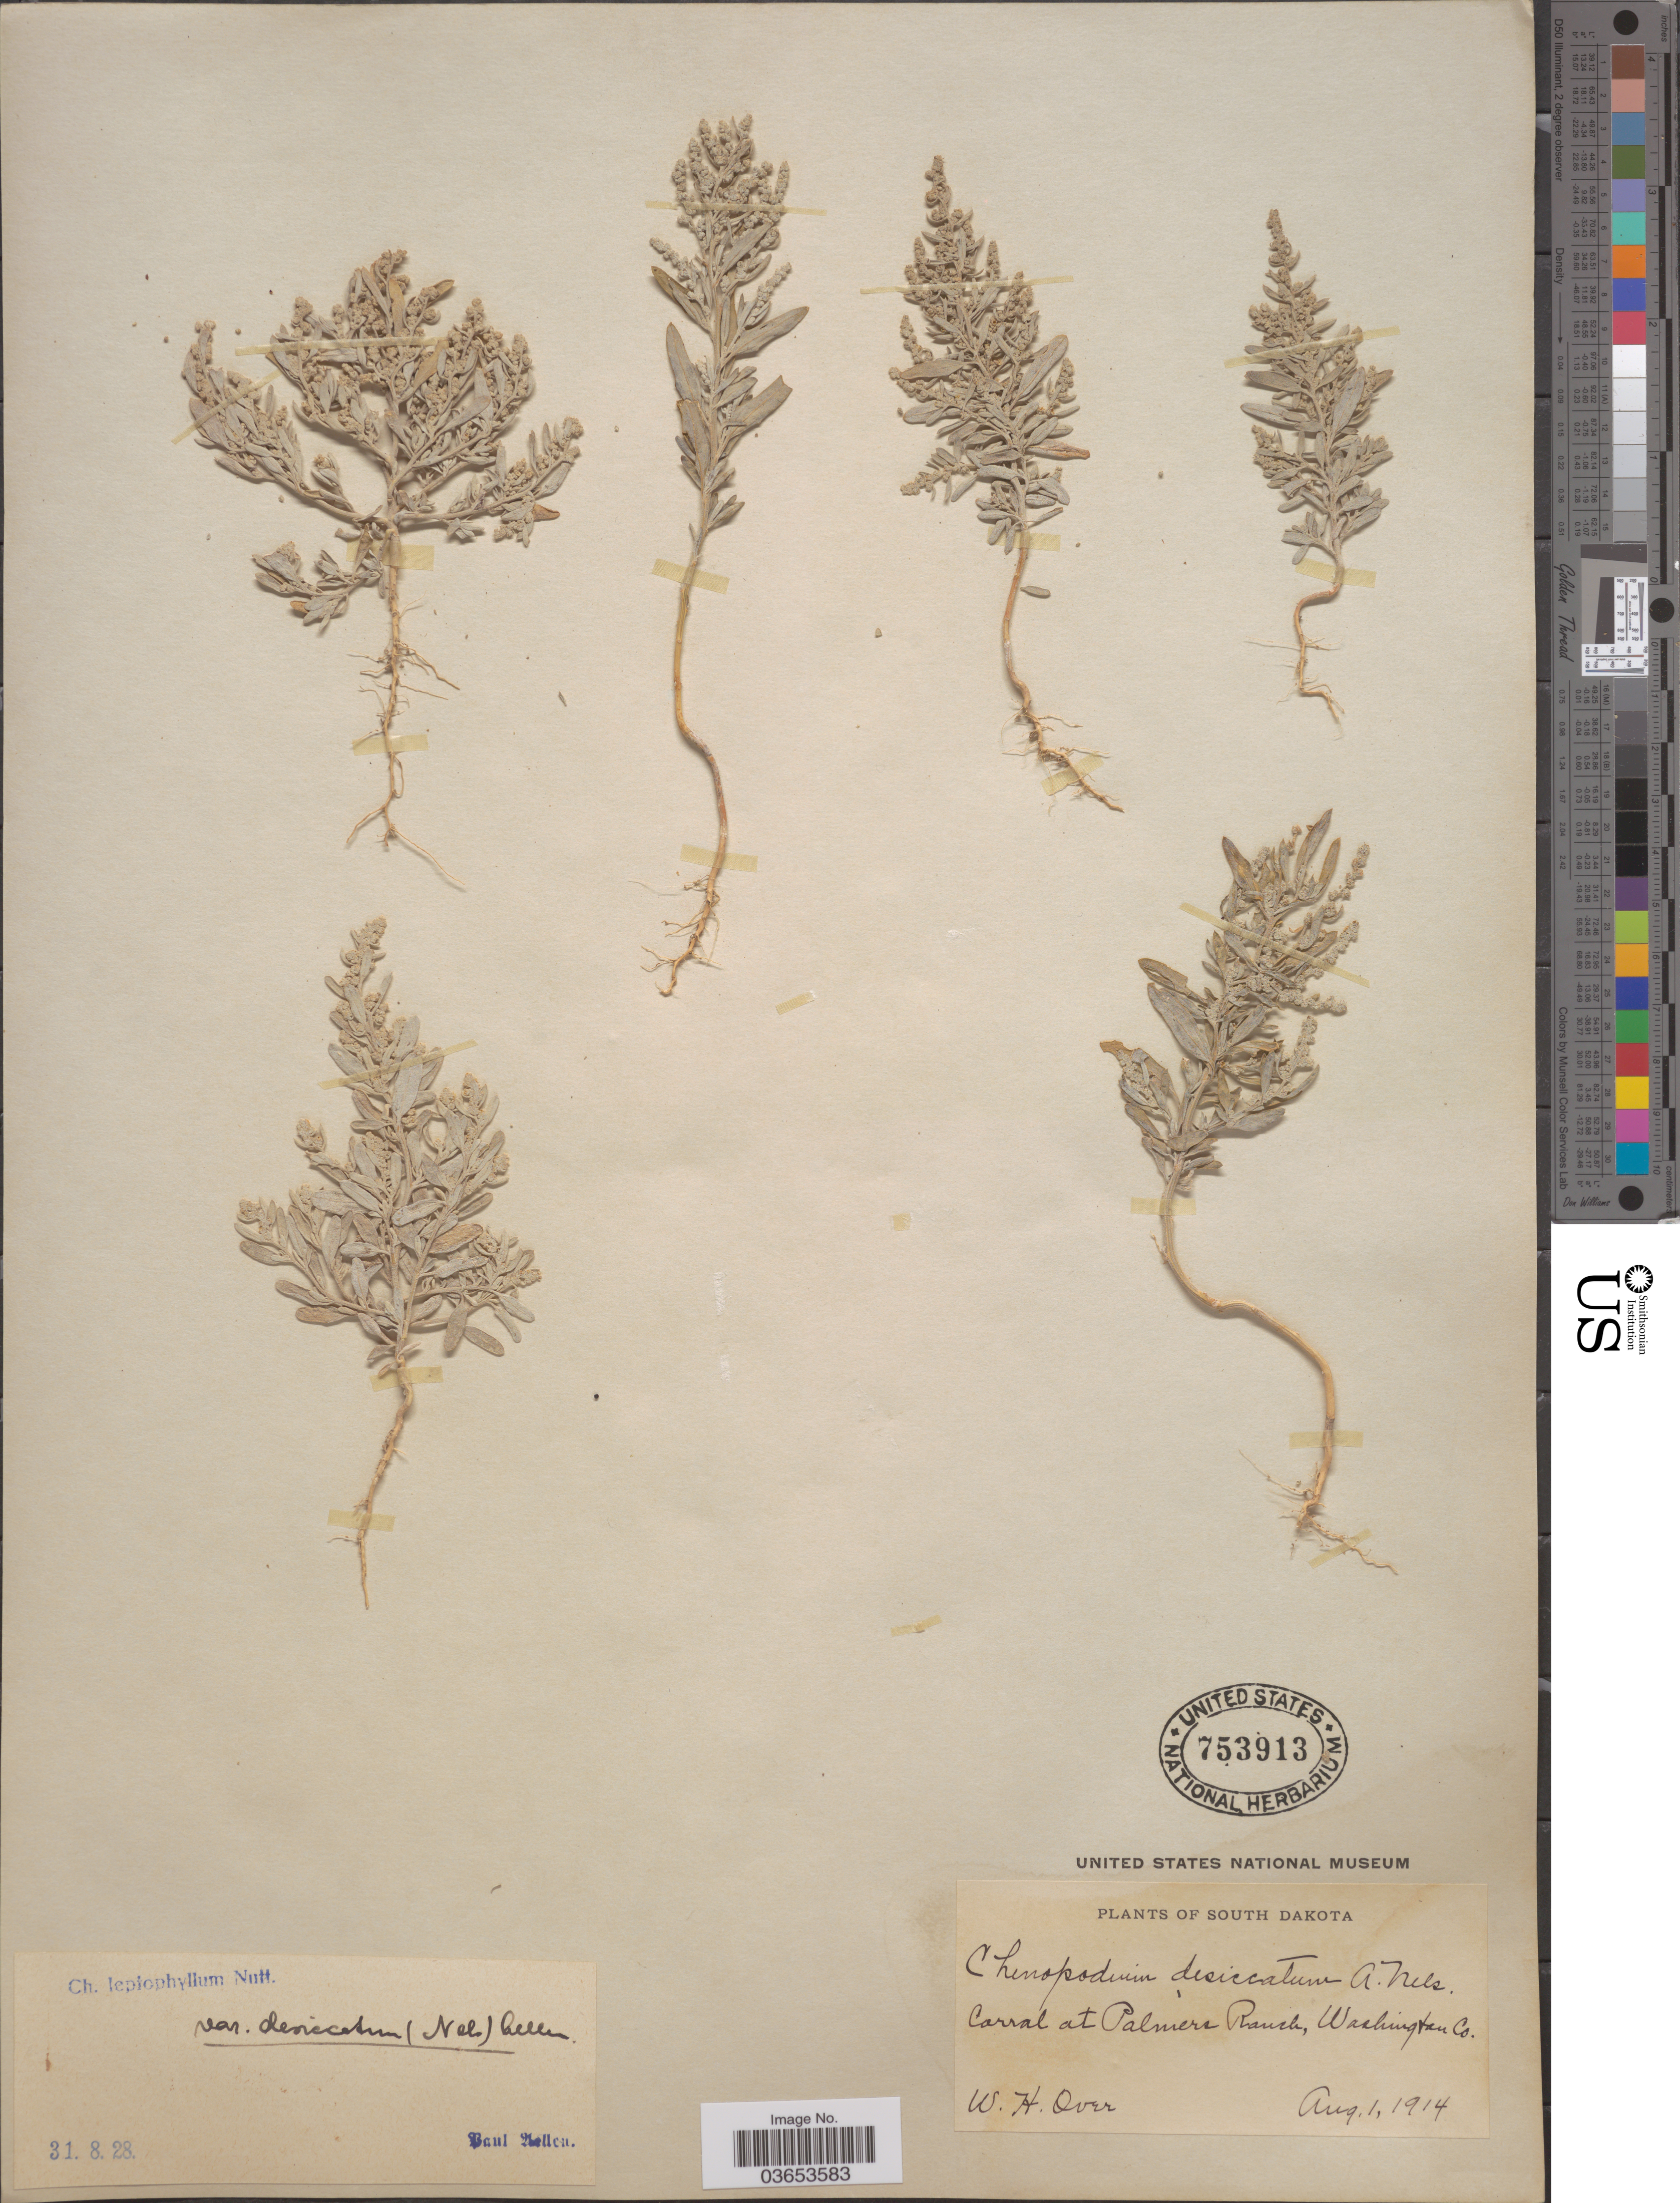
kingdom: Plantae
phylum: Tracheophyta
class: Magnoliopsida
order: Caryophyllales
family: Amaranthaceae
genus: Chenopodium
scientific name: Chenopodium leptophyllum var. desiccatum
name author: (A. Nelson) Aellen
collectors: W. Over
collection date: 1914-08-01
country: United States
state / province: South Dakota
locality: Carral at Palmer's Ranch, Washington Co.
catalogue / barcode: US 753913